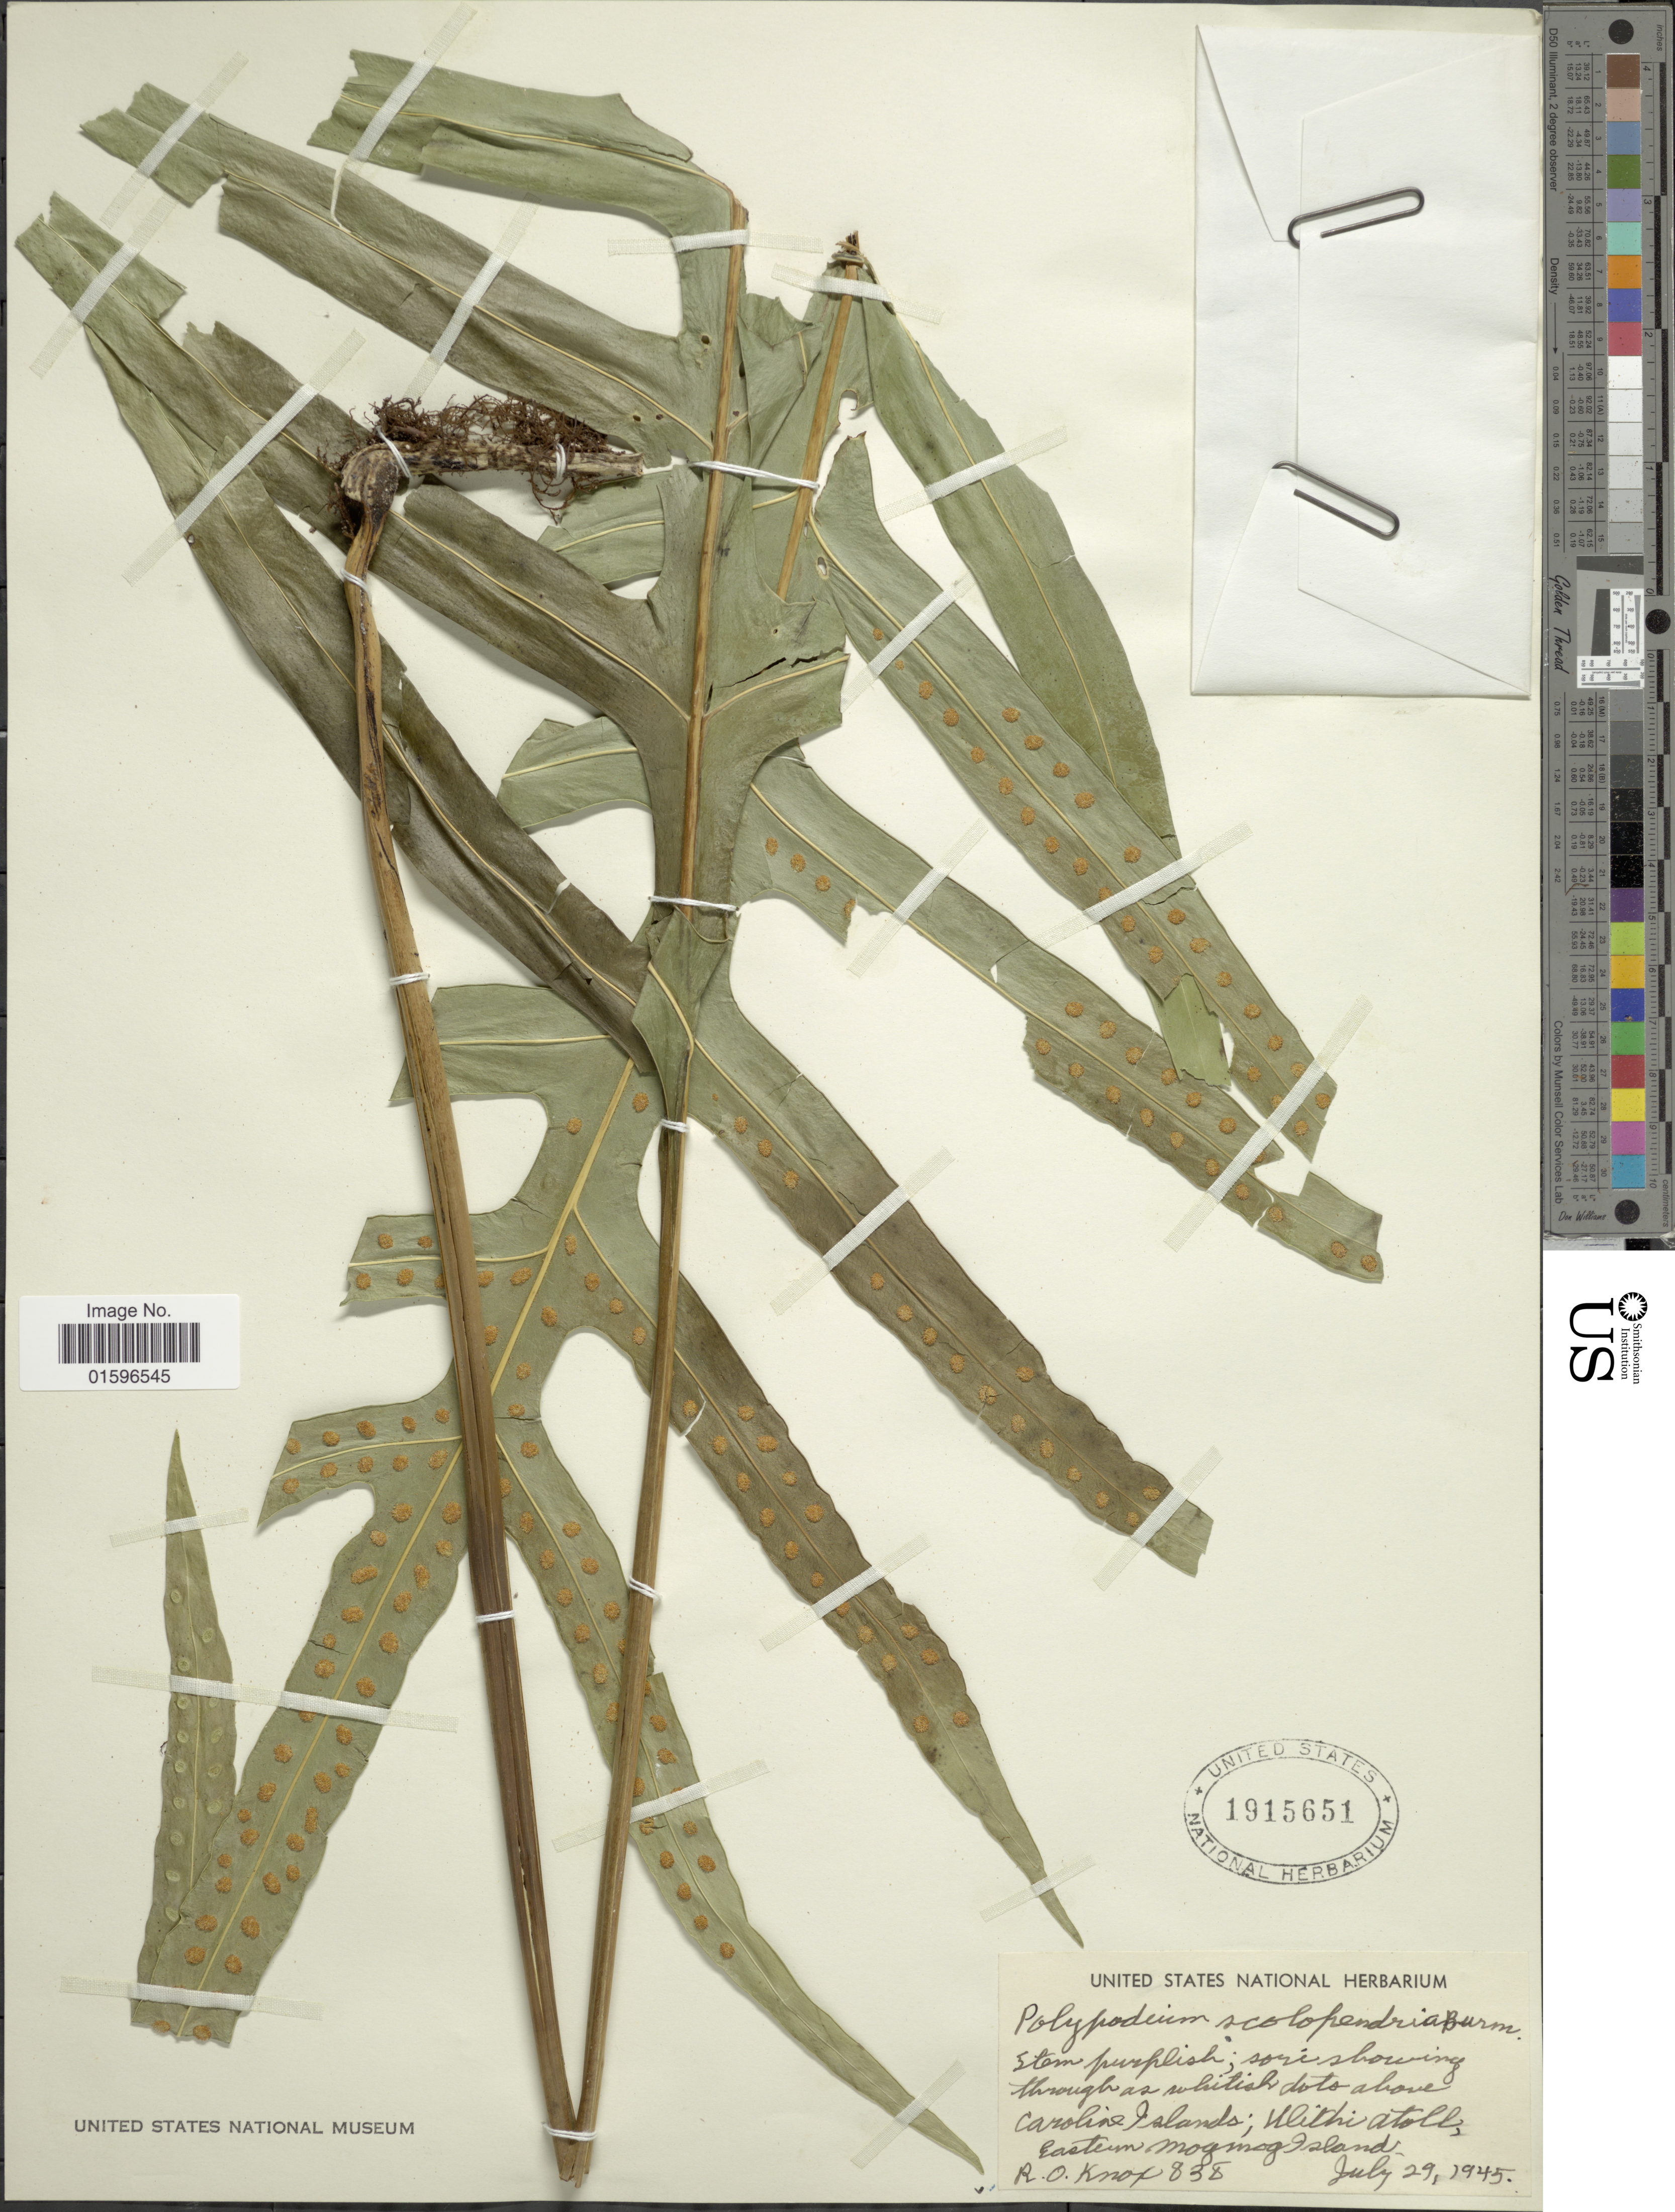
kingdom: Plantae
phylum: Tracheophyta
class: Polypodiopsida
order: Polypodiales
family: Polypodiaceae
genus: Polypodium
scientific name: Polypodium scolopendria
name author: Burm. f.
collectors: R. O. Knox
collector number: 838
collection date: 1945-07-29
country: Micronesia, Federated States of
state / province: Yap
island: Ulithi Atoll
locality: Carolines Islands; Ulithi Atoll, Eastern mogmog Island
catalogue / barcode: US 1915651